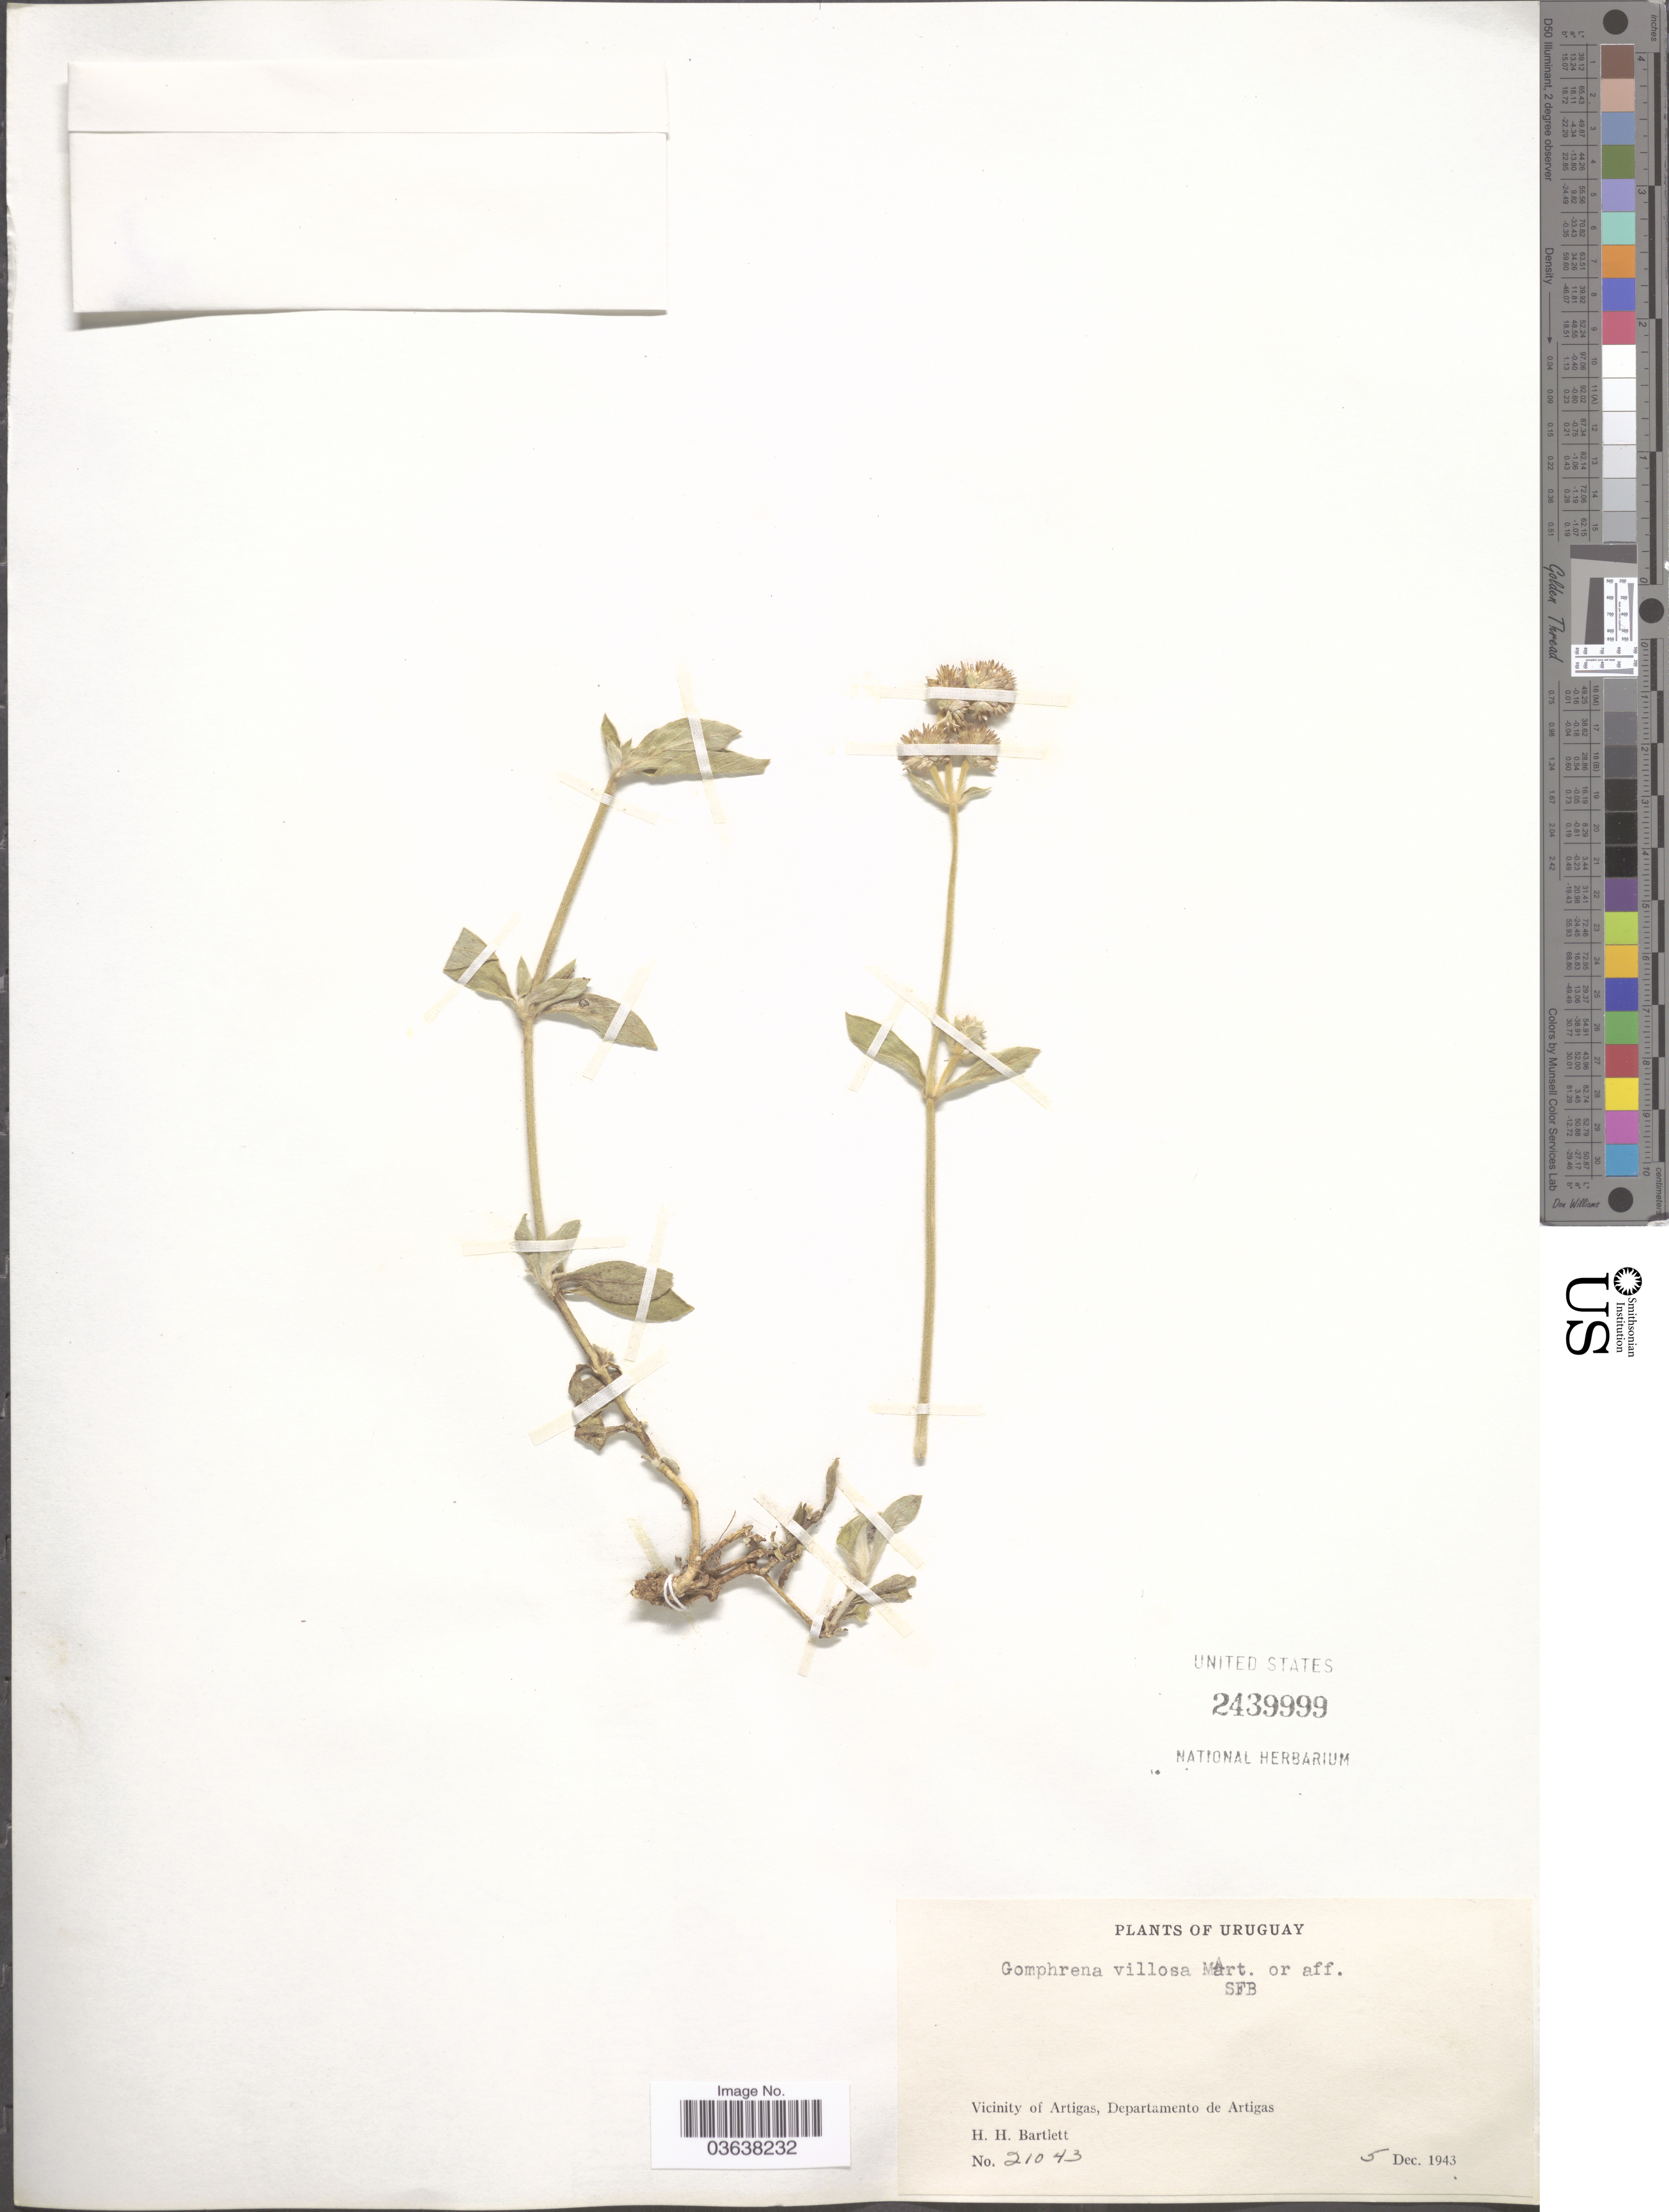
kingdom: Plantae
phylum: Tracheophyta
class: Magnoliopsida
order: Caryophyllales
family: Amaranthaceae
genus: Gomphrena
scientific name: Gomphrena villosa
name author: Mart.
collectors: H. H. Bartlett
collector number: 21043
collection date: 1943-12-05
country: Uruguay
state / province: Artigas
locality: Vicinity of Artigas, Departamento de Artigas.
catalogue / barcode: US 2439999